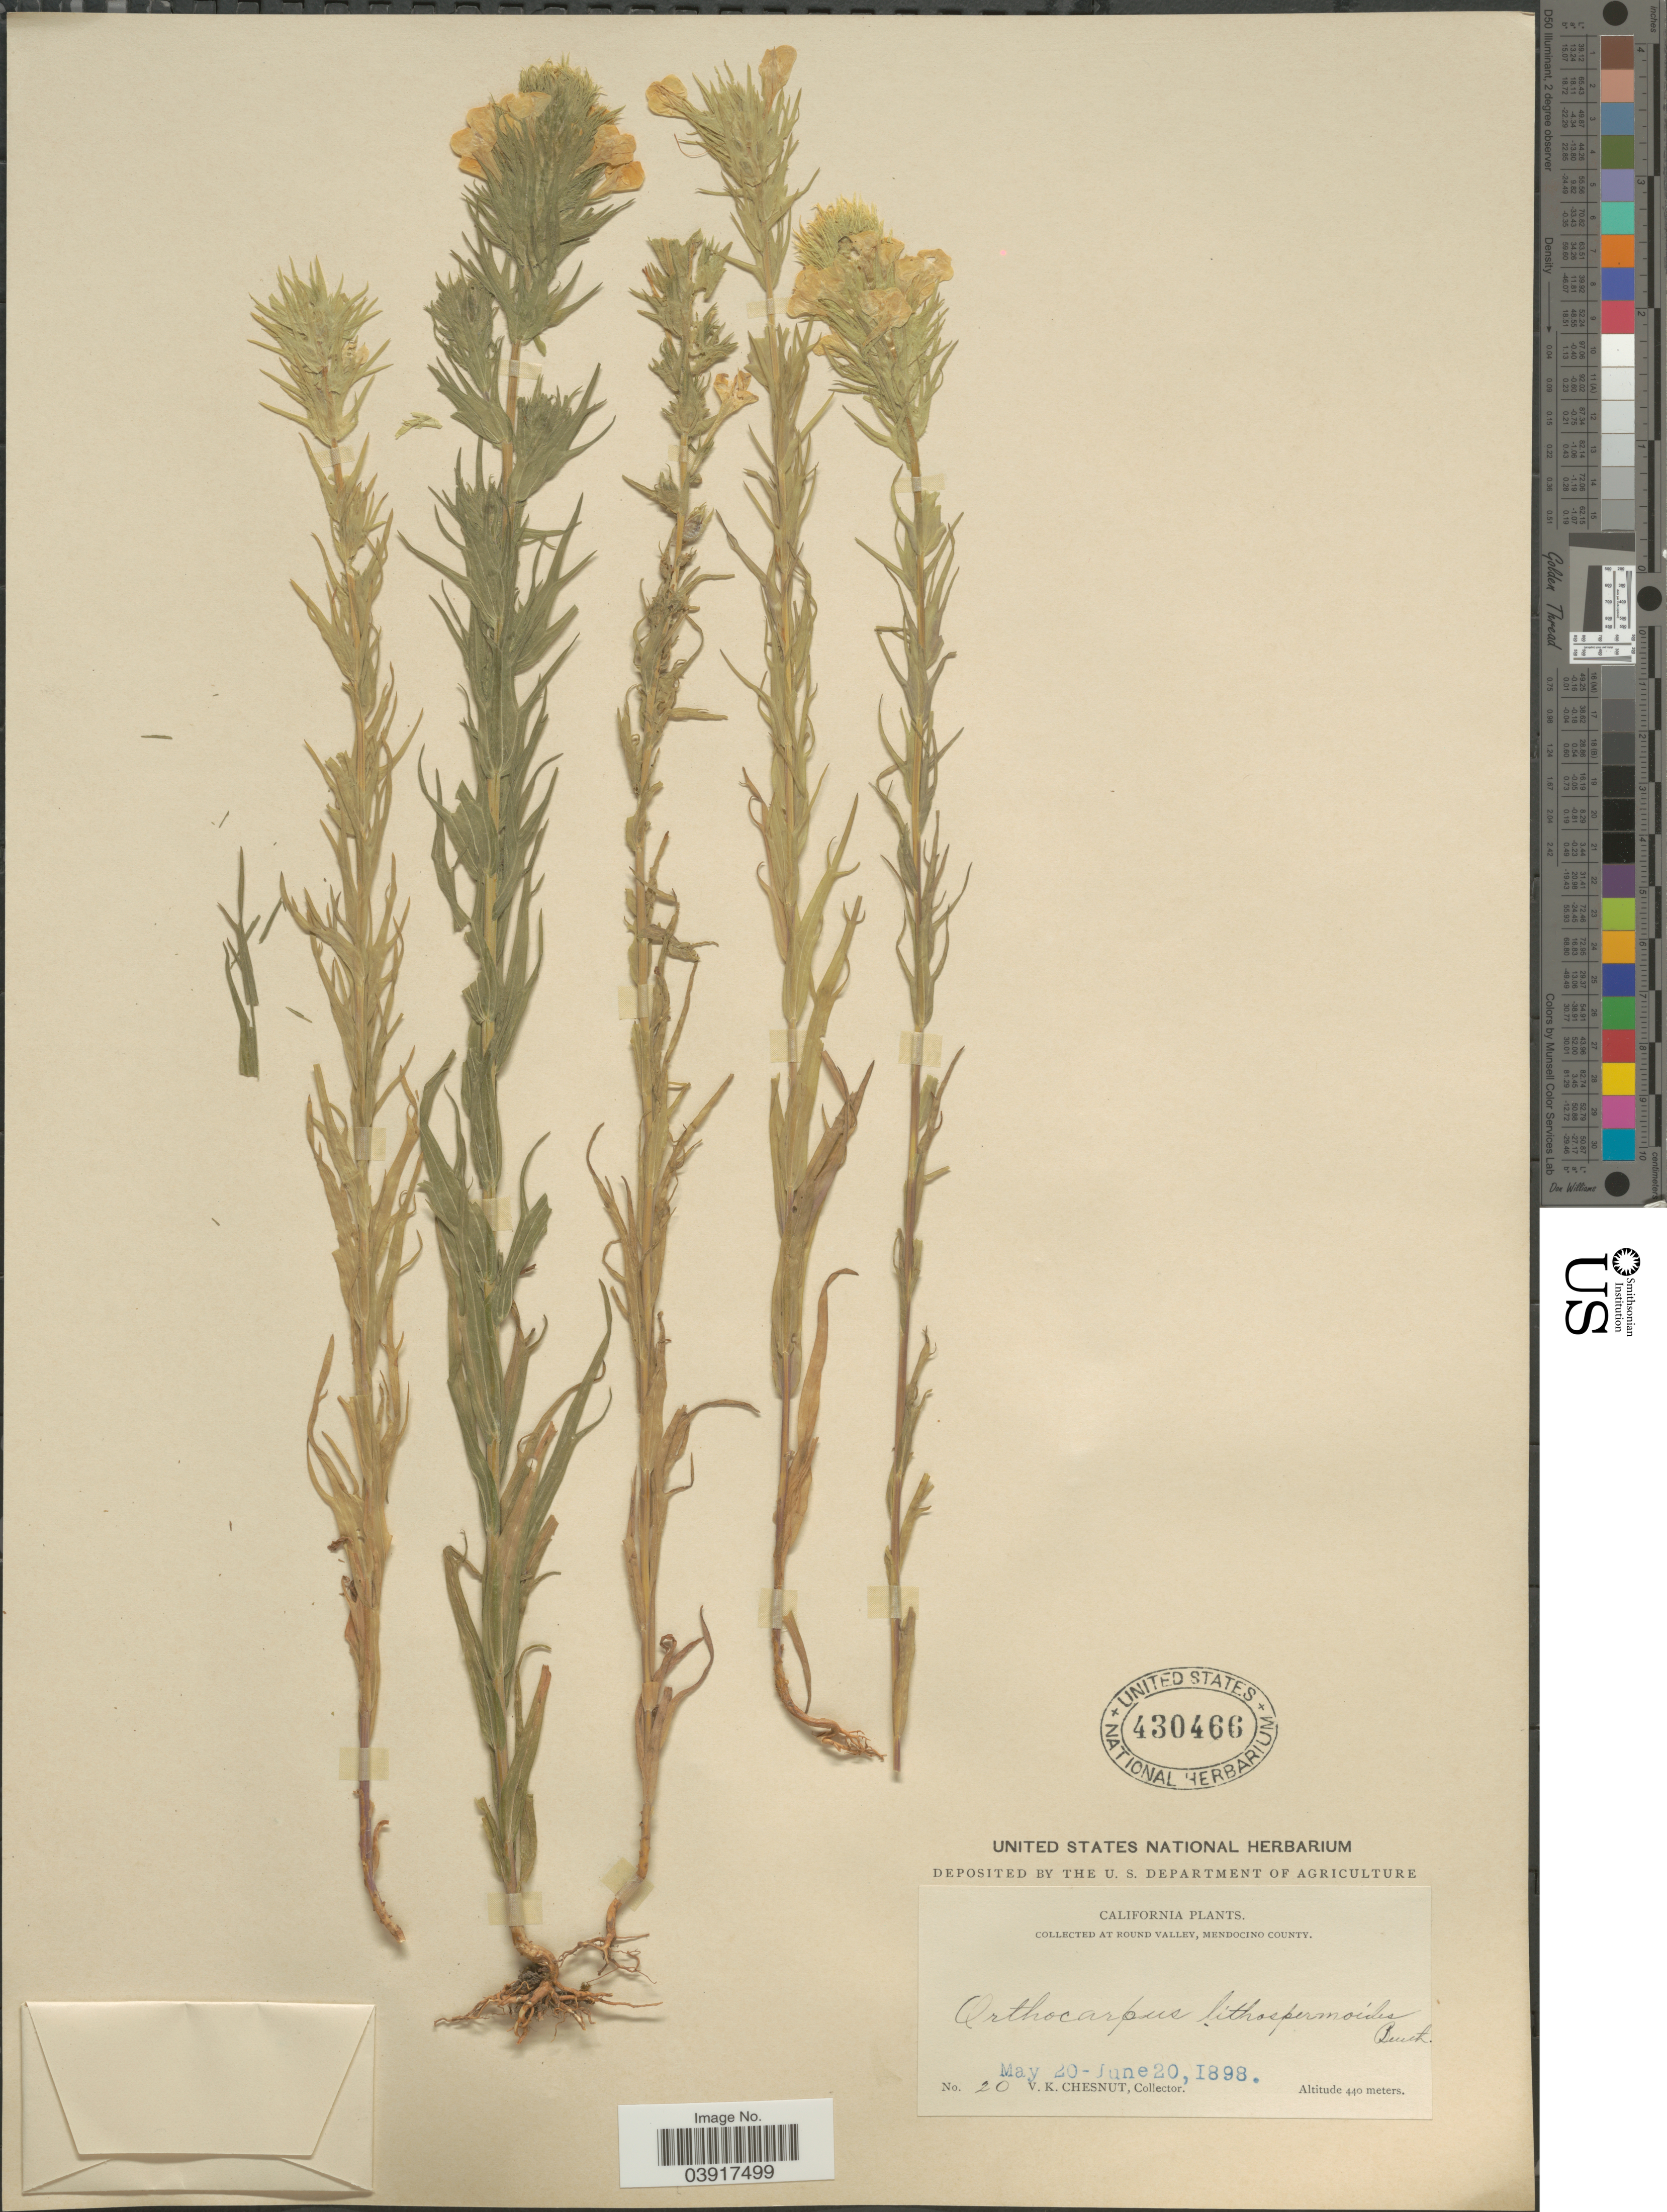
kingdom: Plantae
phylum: Tracheophyta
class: Magnoliopsida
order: Lamiales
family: Orobanchaceae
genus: Orthocarpus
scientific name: Orthocarpus lithospermoides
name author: Benth.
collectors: V. Chesnut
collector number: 20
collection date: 1898-05-20/1898-06-20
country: United States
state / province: California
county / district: Mendocino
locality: At Round Valley, Mendocino County.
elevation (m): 440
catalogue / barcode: US 430466